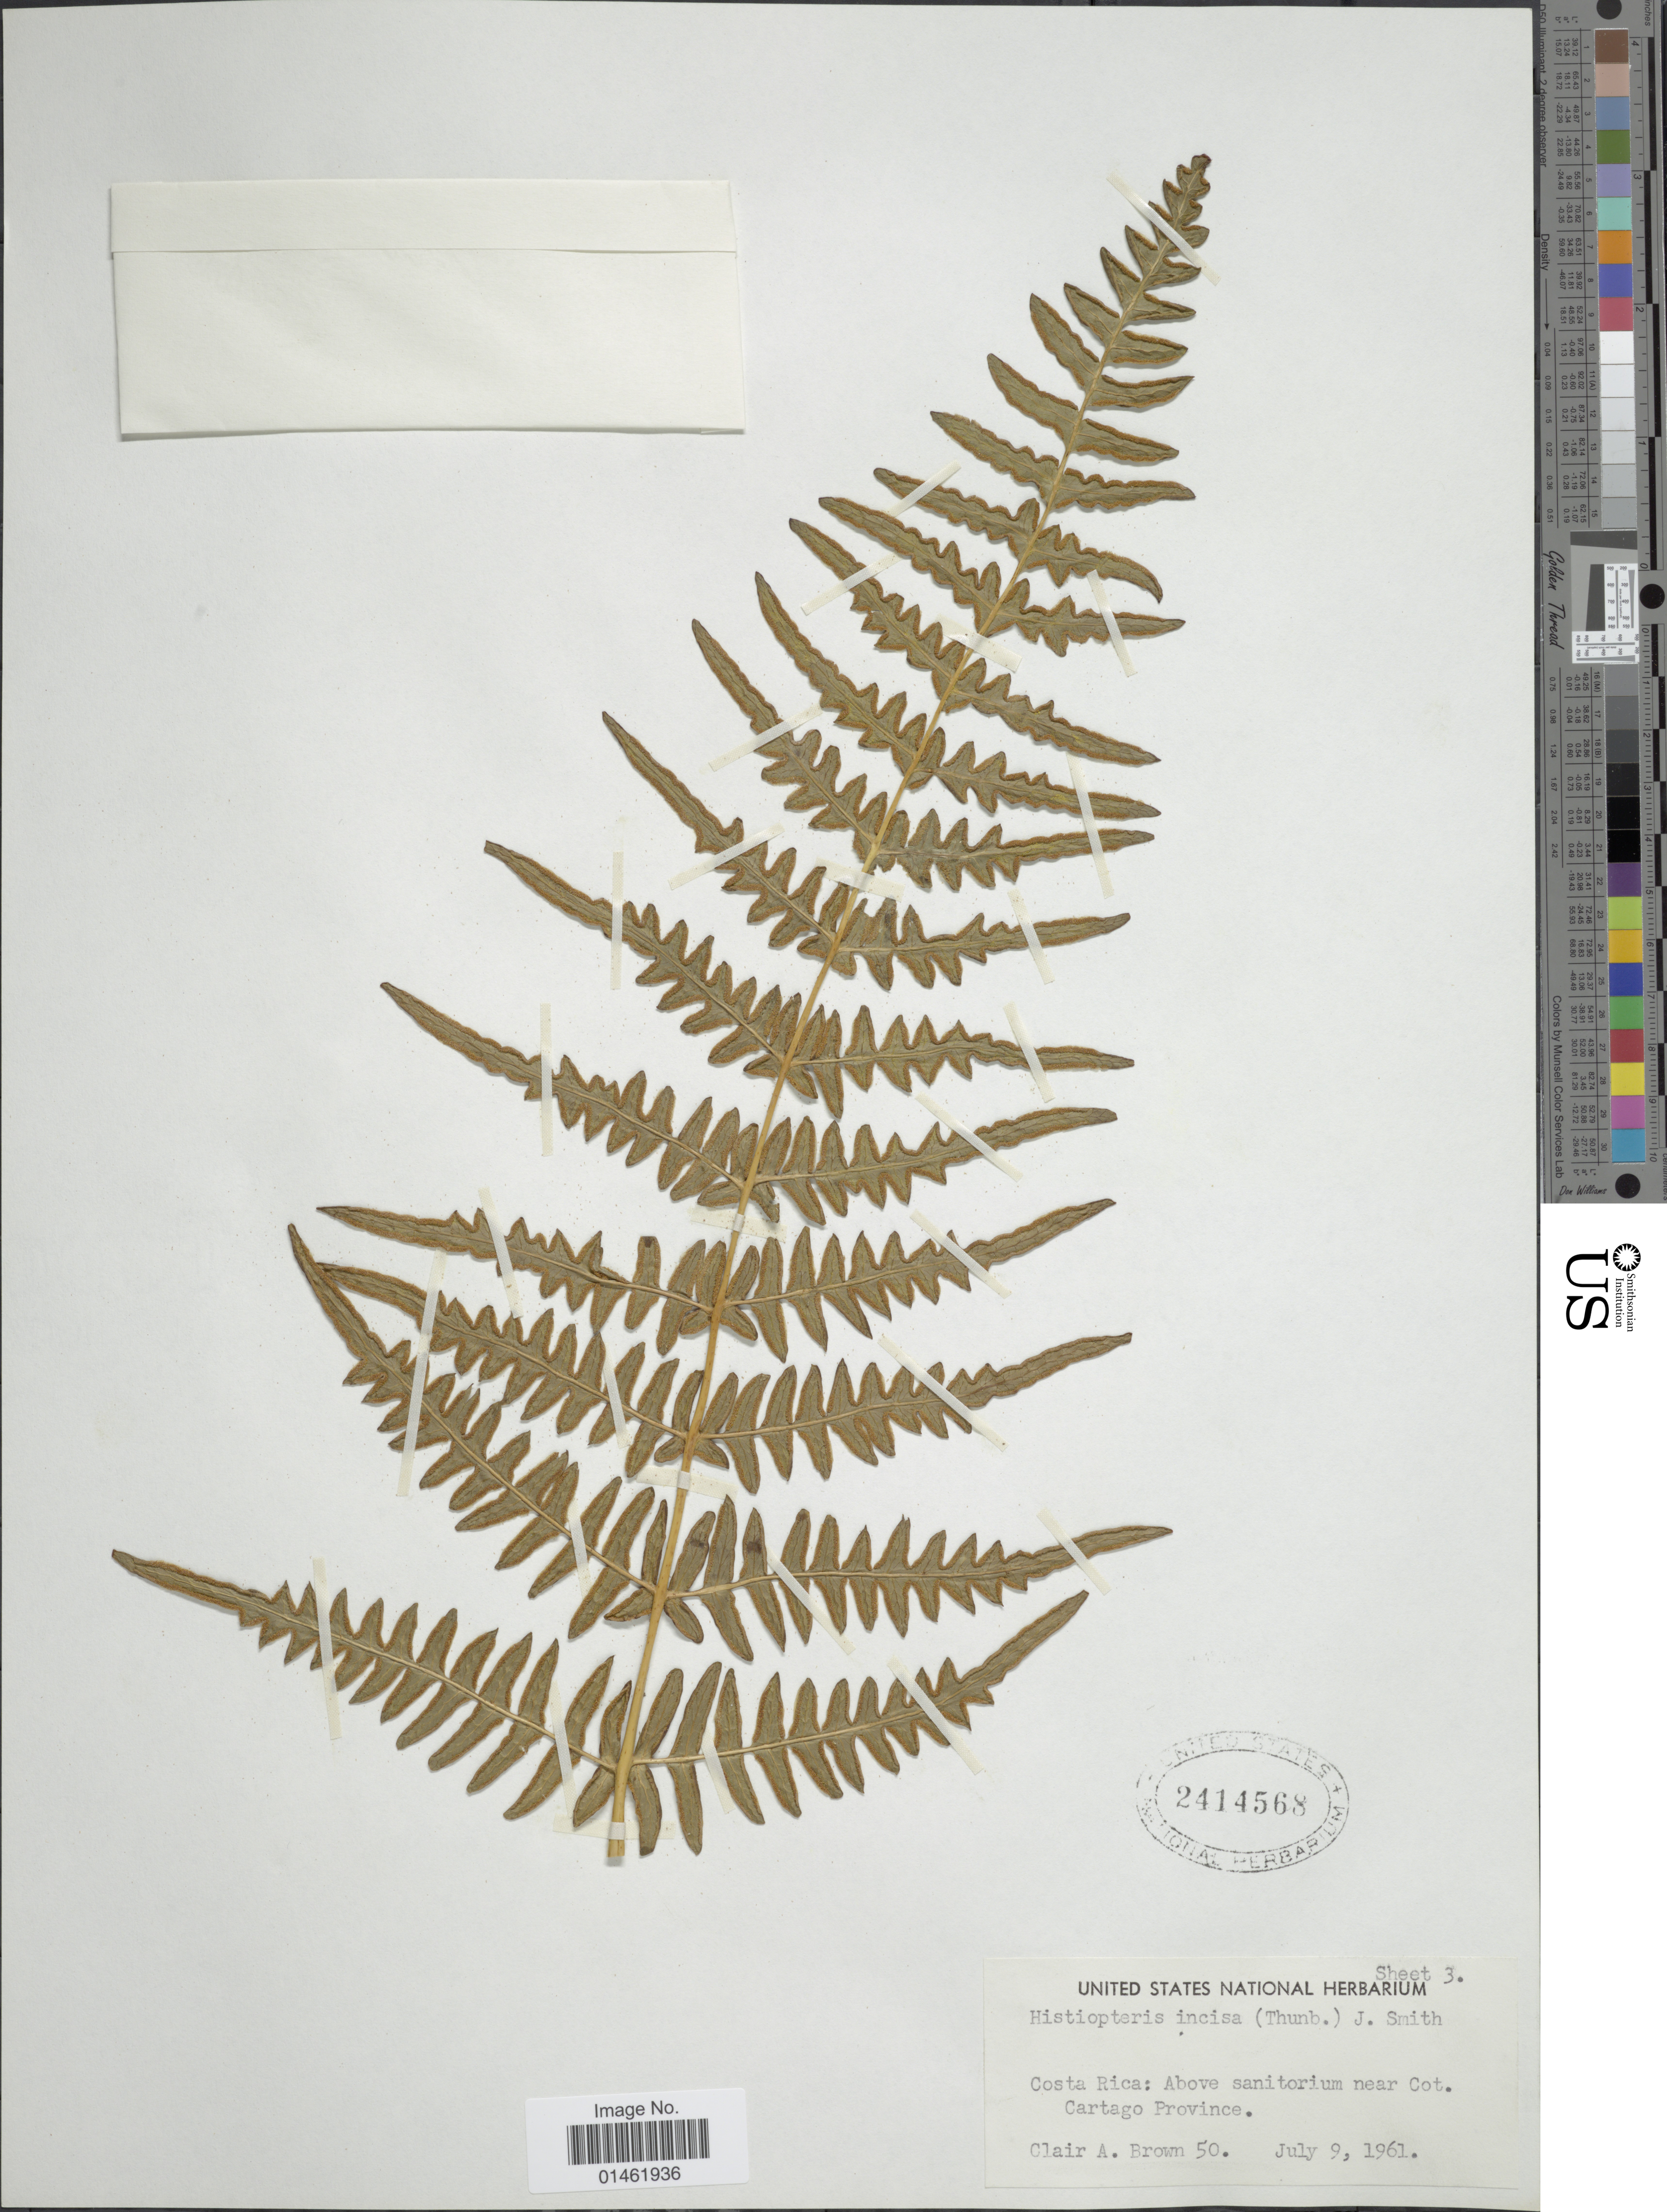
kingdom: Plantae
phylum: Tracheophyta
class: Polypodiopsida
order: Polypodiales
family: Dennstaedtiaceae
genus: Histiopteris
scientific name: Histiopteris incisa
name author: (Thunb.) J. Sm.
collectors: C. A. Brown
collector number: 50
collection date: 1961-07-09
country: Costa Rica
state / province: Cartago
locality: Costa Rica: above sanitorium near Cot. Cartago Province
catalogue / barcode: US 2414568